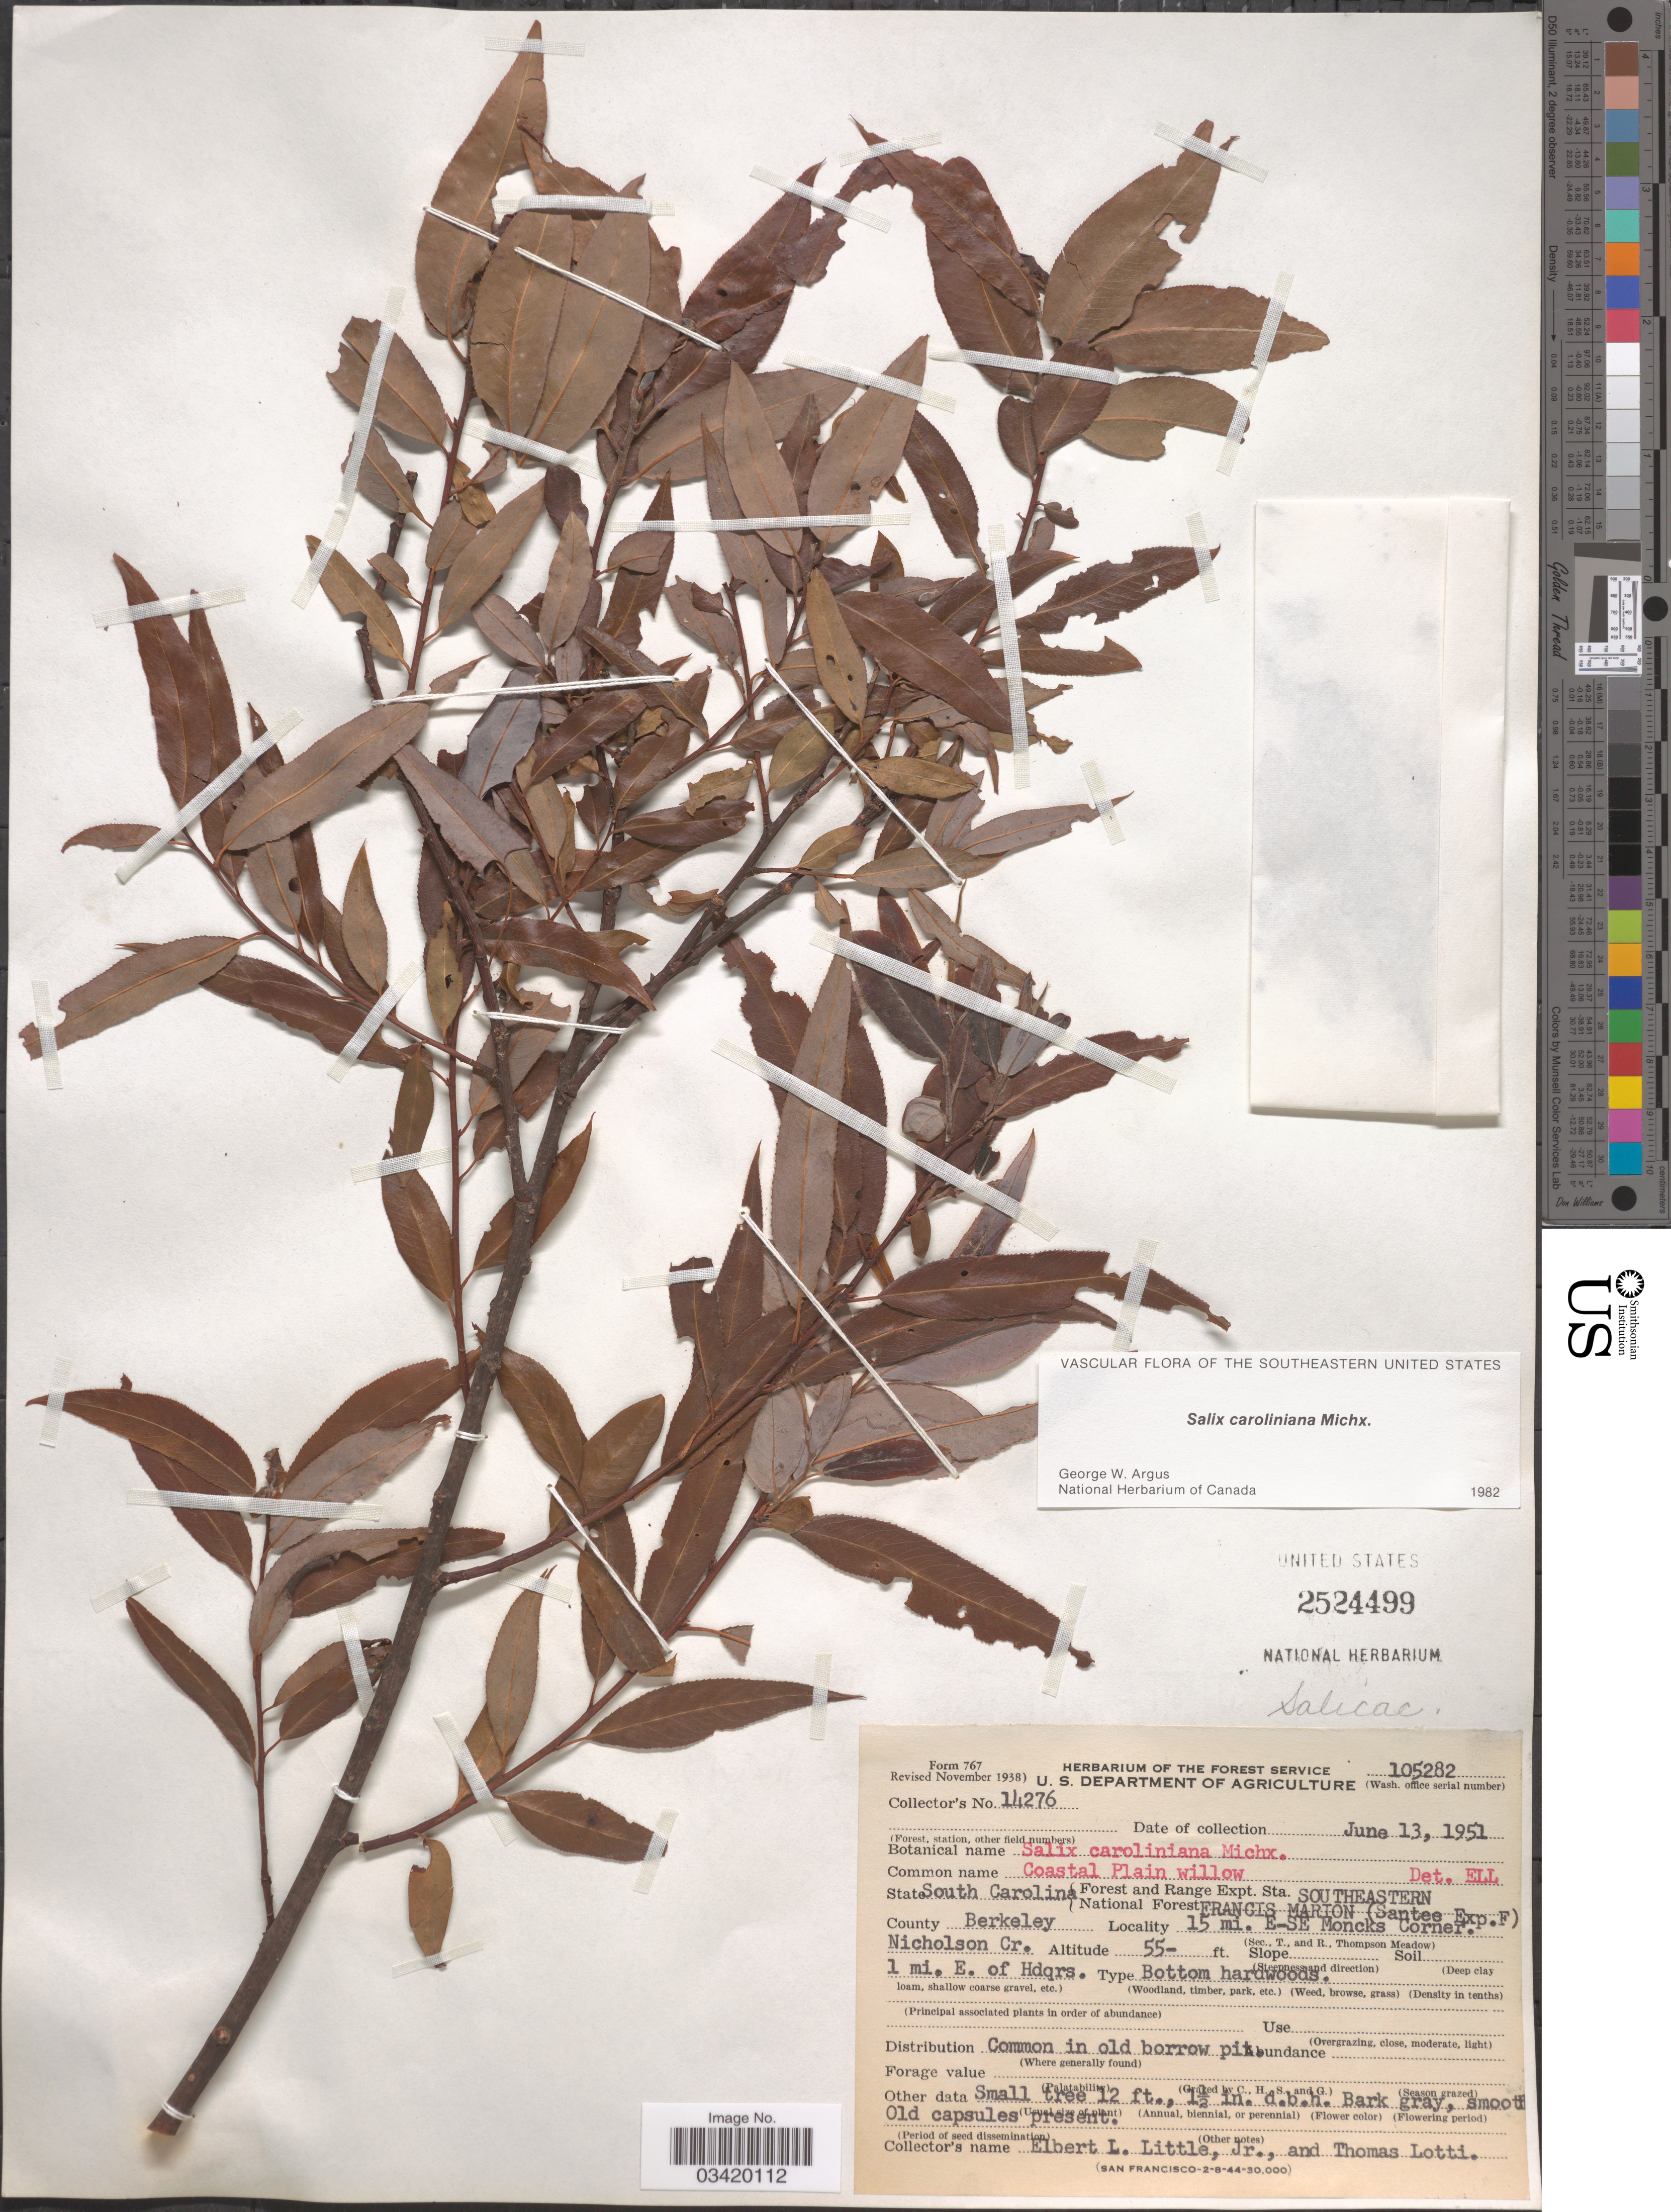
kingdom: Plantae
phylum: Tracheophyta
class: Magnoliopsida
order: Malpighiales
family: Salicaceae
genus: Salix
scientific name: Salix caroliniana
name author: Michx.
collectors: E. L. Little & T. Lotti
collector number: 14276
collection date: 1951-06-13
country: United States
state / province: South Carolina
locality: Forest and Range Expt. Sta. Southeastern. National Forest Francis Marion (Santee Exp. F). County Berkeley. 15 mi. E-SE Moncks Corner. Nicholson Cr. 1 mi. E. of Hdqrs.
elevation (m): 17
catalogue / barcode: US 2524499